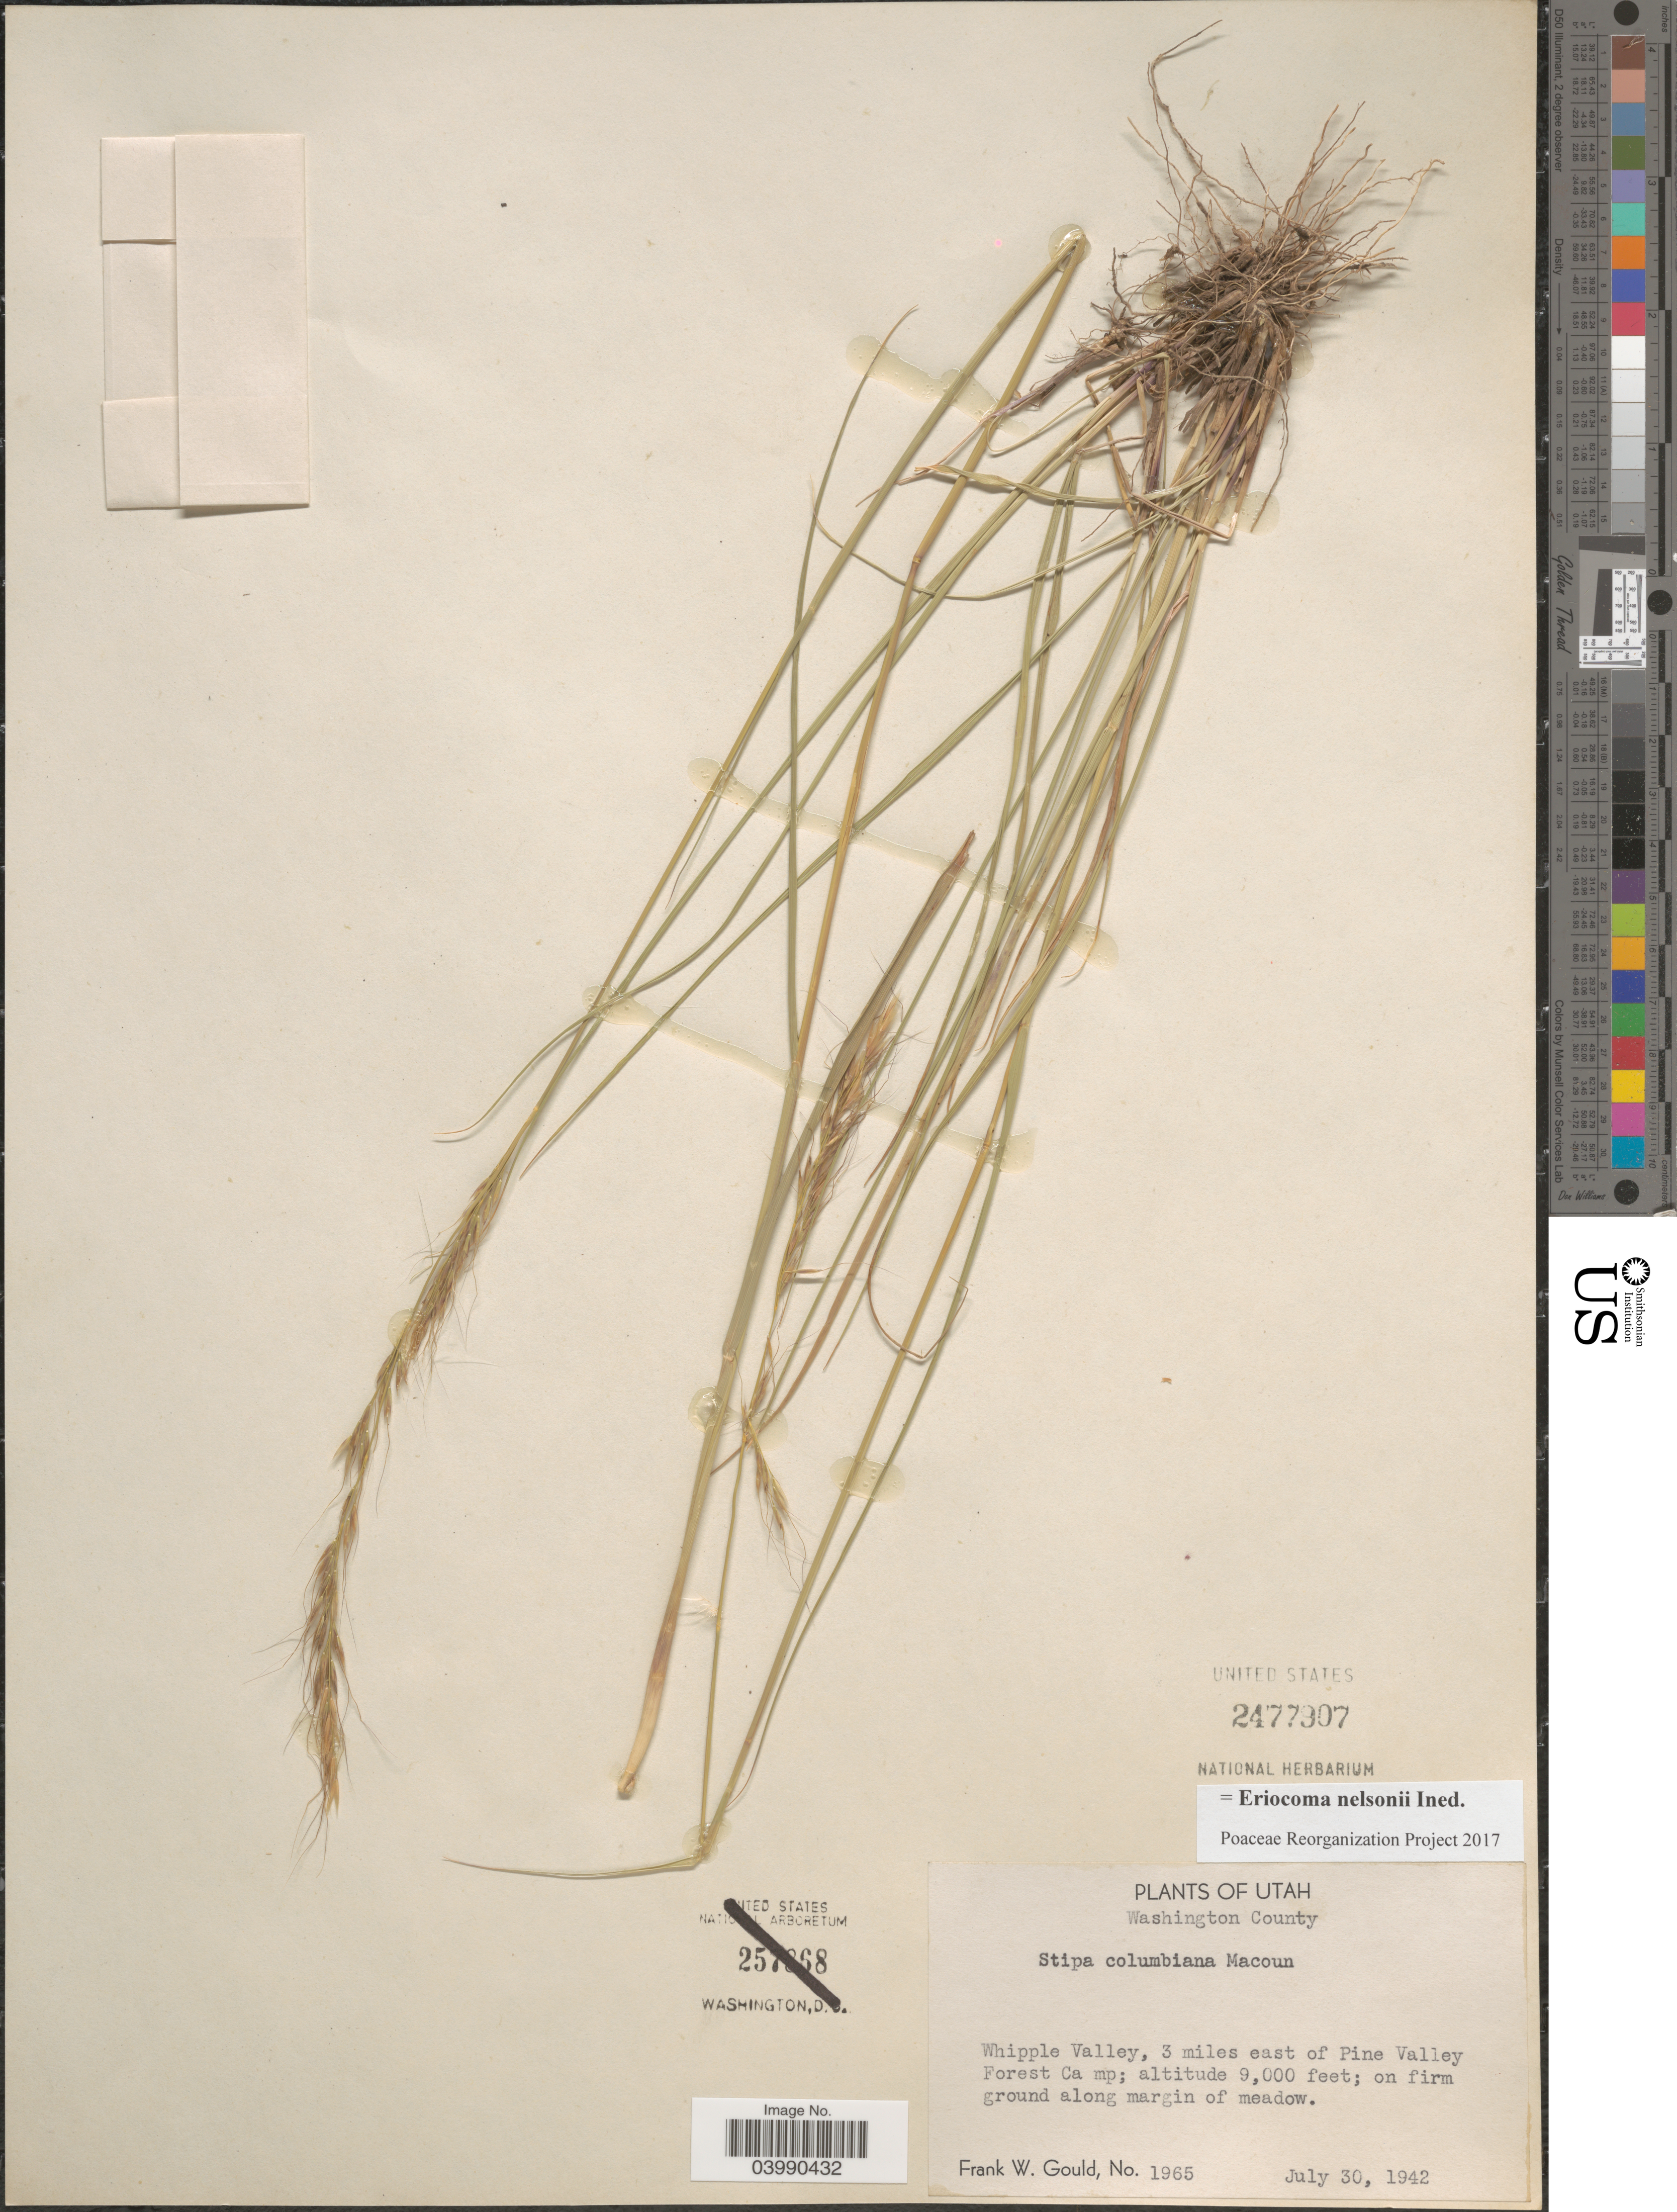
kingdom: Plantae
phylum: Tracheophyta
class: Liliopsida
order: Poales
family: Poaceae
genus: Eriocoma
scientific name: Eriocoma nelsonii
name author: (Scribn.) Romasch.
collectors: F. W. Gould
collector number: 1965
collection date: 1942-07-30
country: United States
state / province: Utah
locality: Washington County. Whipple Valley, 3 miles east of Pine Valley Forest Ca mp; on firm ground along margin of meadow.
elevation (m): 2743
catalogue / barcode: US 2477907